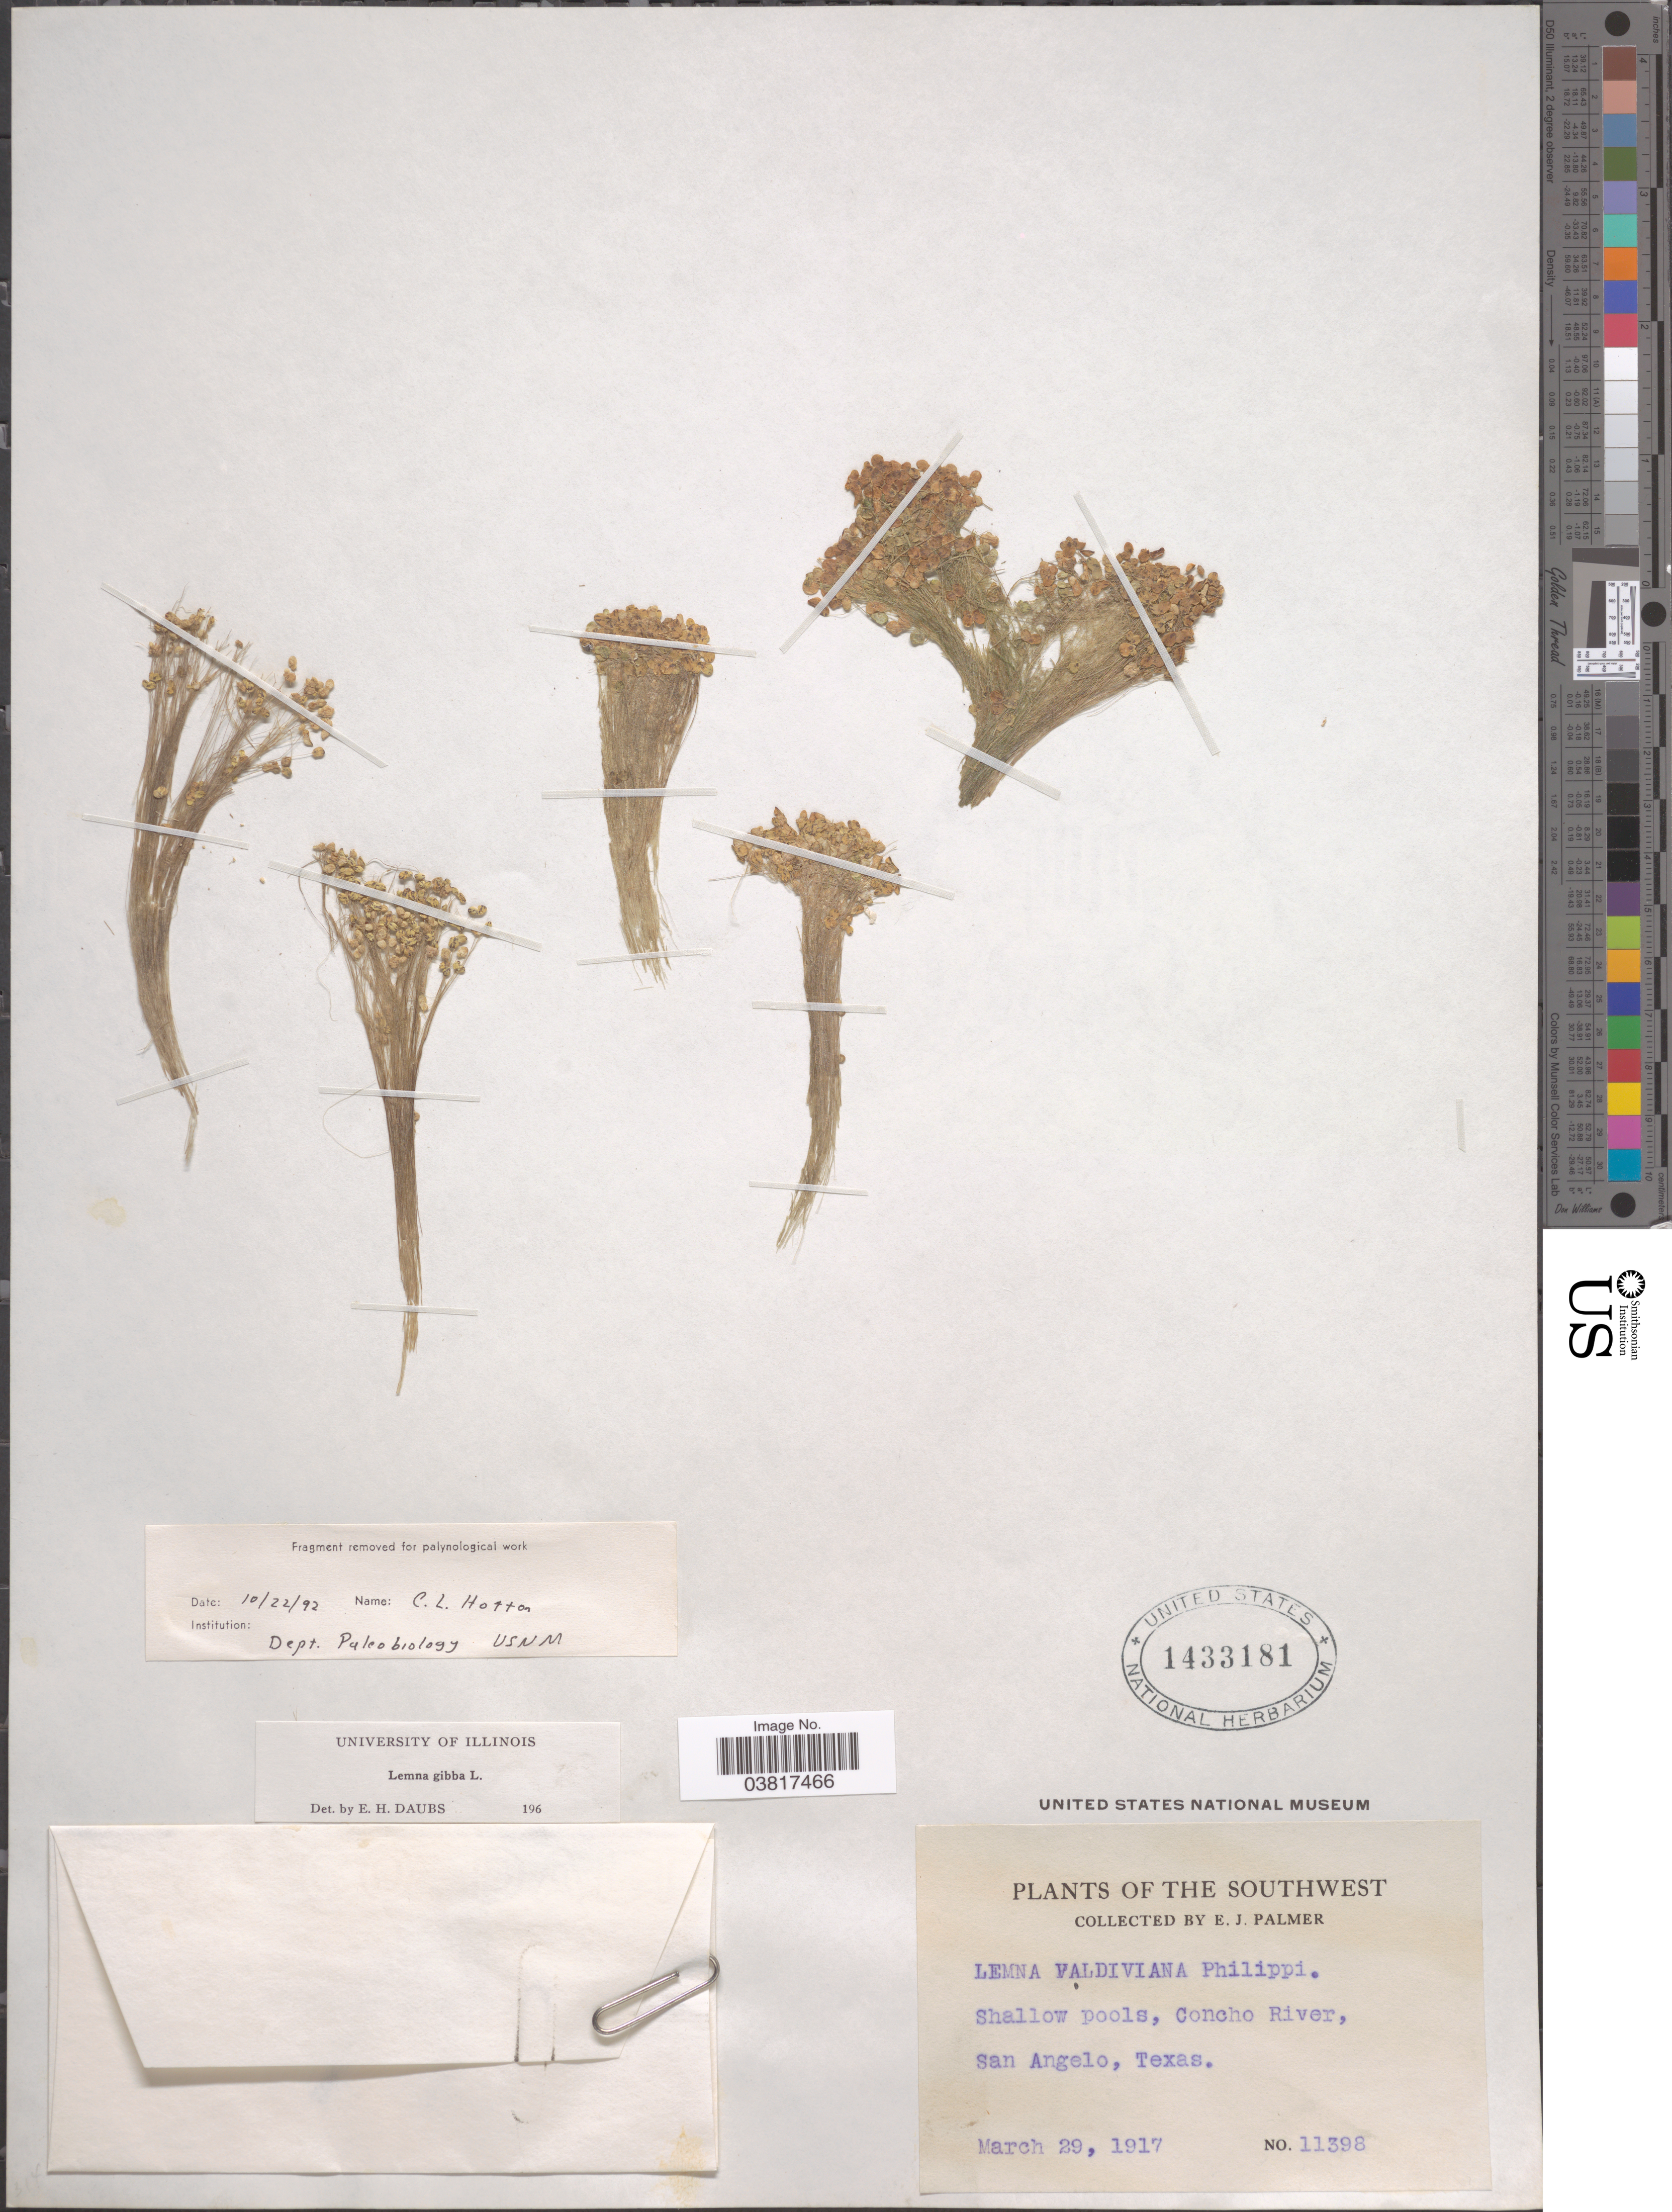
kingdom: Plantae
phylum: Tracheophyta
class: Liliopsida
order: Alismatales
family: Araceae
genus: Lemna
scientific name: Lemna gibba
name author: L.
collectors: E. J. Palmer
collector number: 11398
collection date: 1917-03-29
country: United States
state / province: Texas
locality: The Southwest. Concho River, San Angelo.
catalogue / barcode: US 1433181